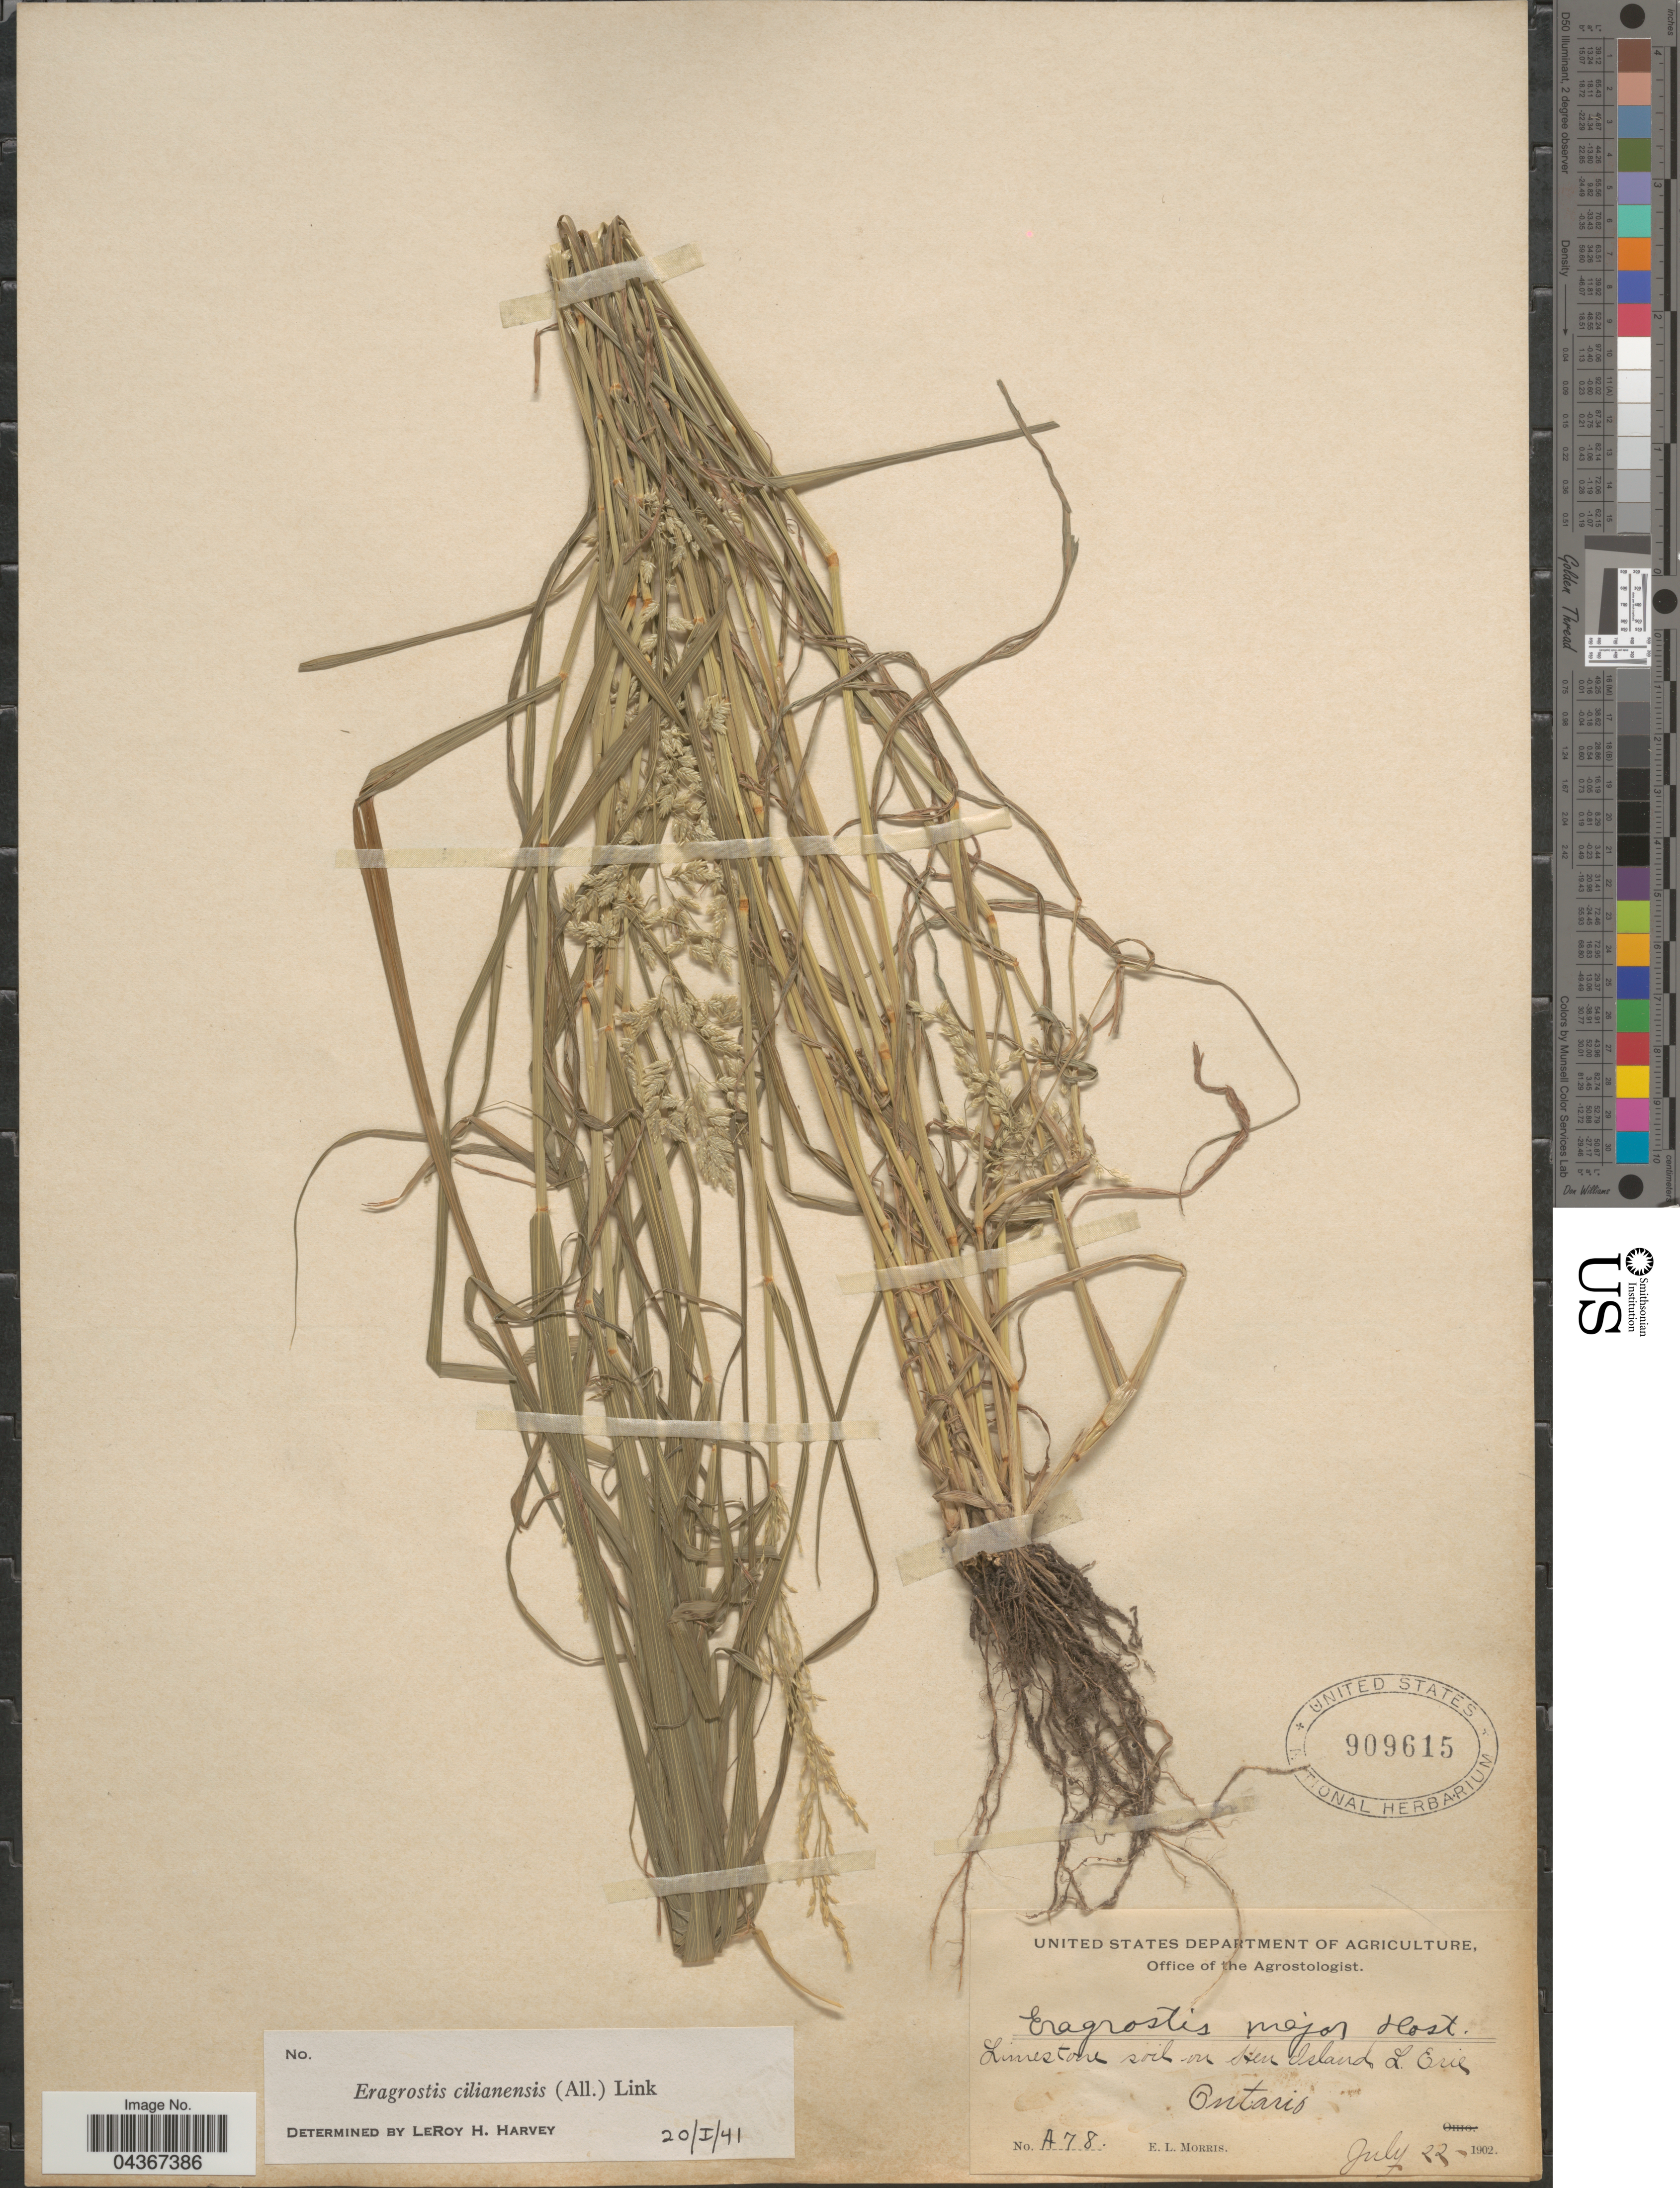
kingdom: Plantae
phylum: Tracheophyta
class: Liliopsida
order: Poales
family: Poaceae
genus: Eragrostis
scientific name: Eragrostis cilianensis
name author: (Bellardi) Vignolo ex Janch.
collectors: E. Morris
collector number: A78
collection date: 1902-07-22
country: Canada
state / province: Ontario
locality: Limestone soil on Sten Island L. Erie.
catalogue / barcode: US 909615